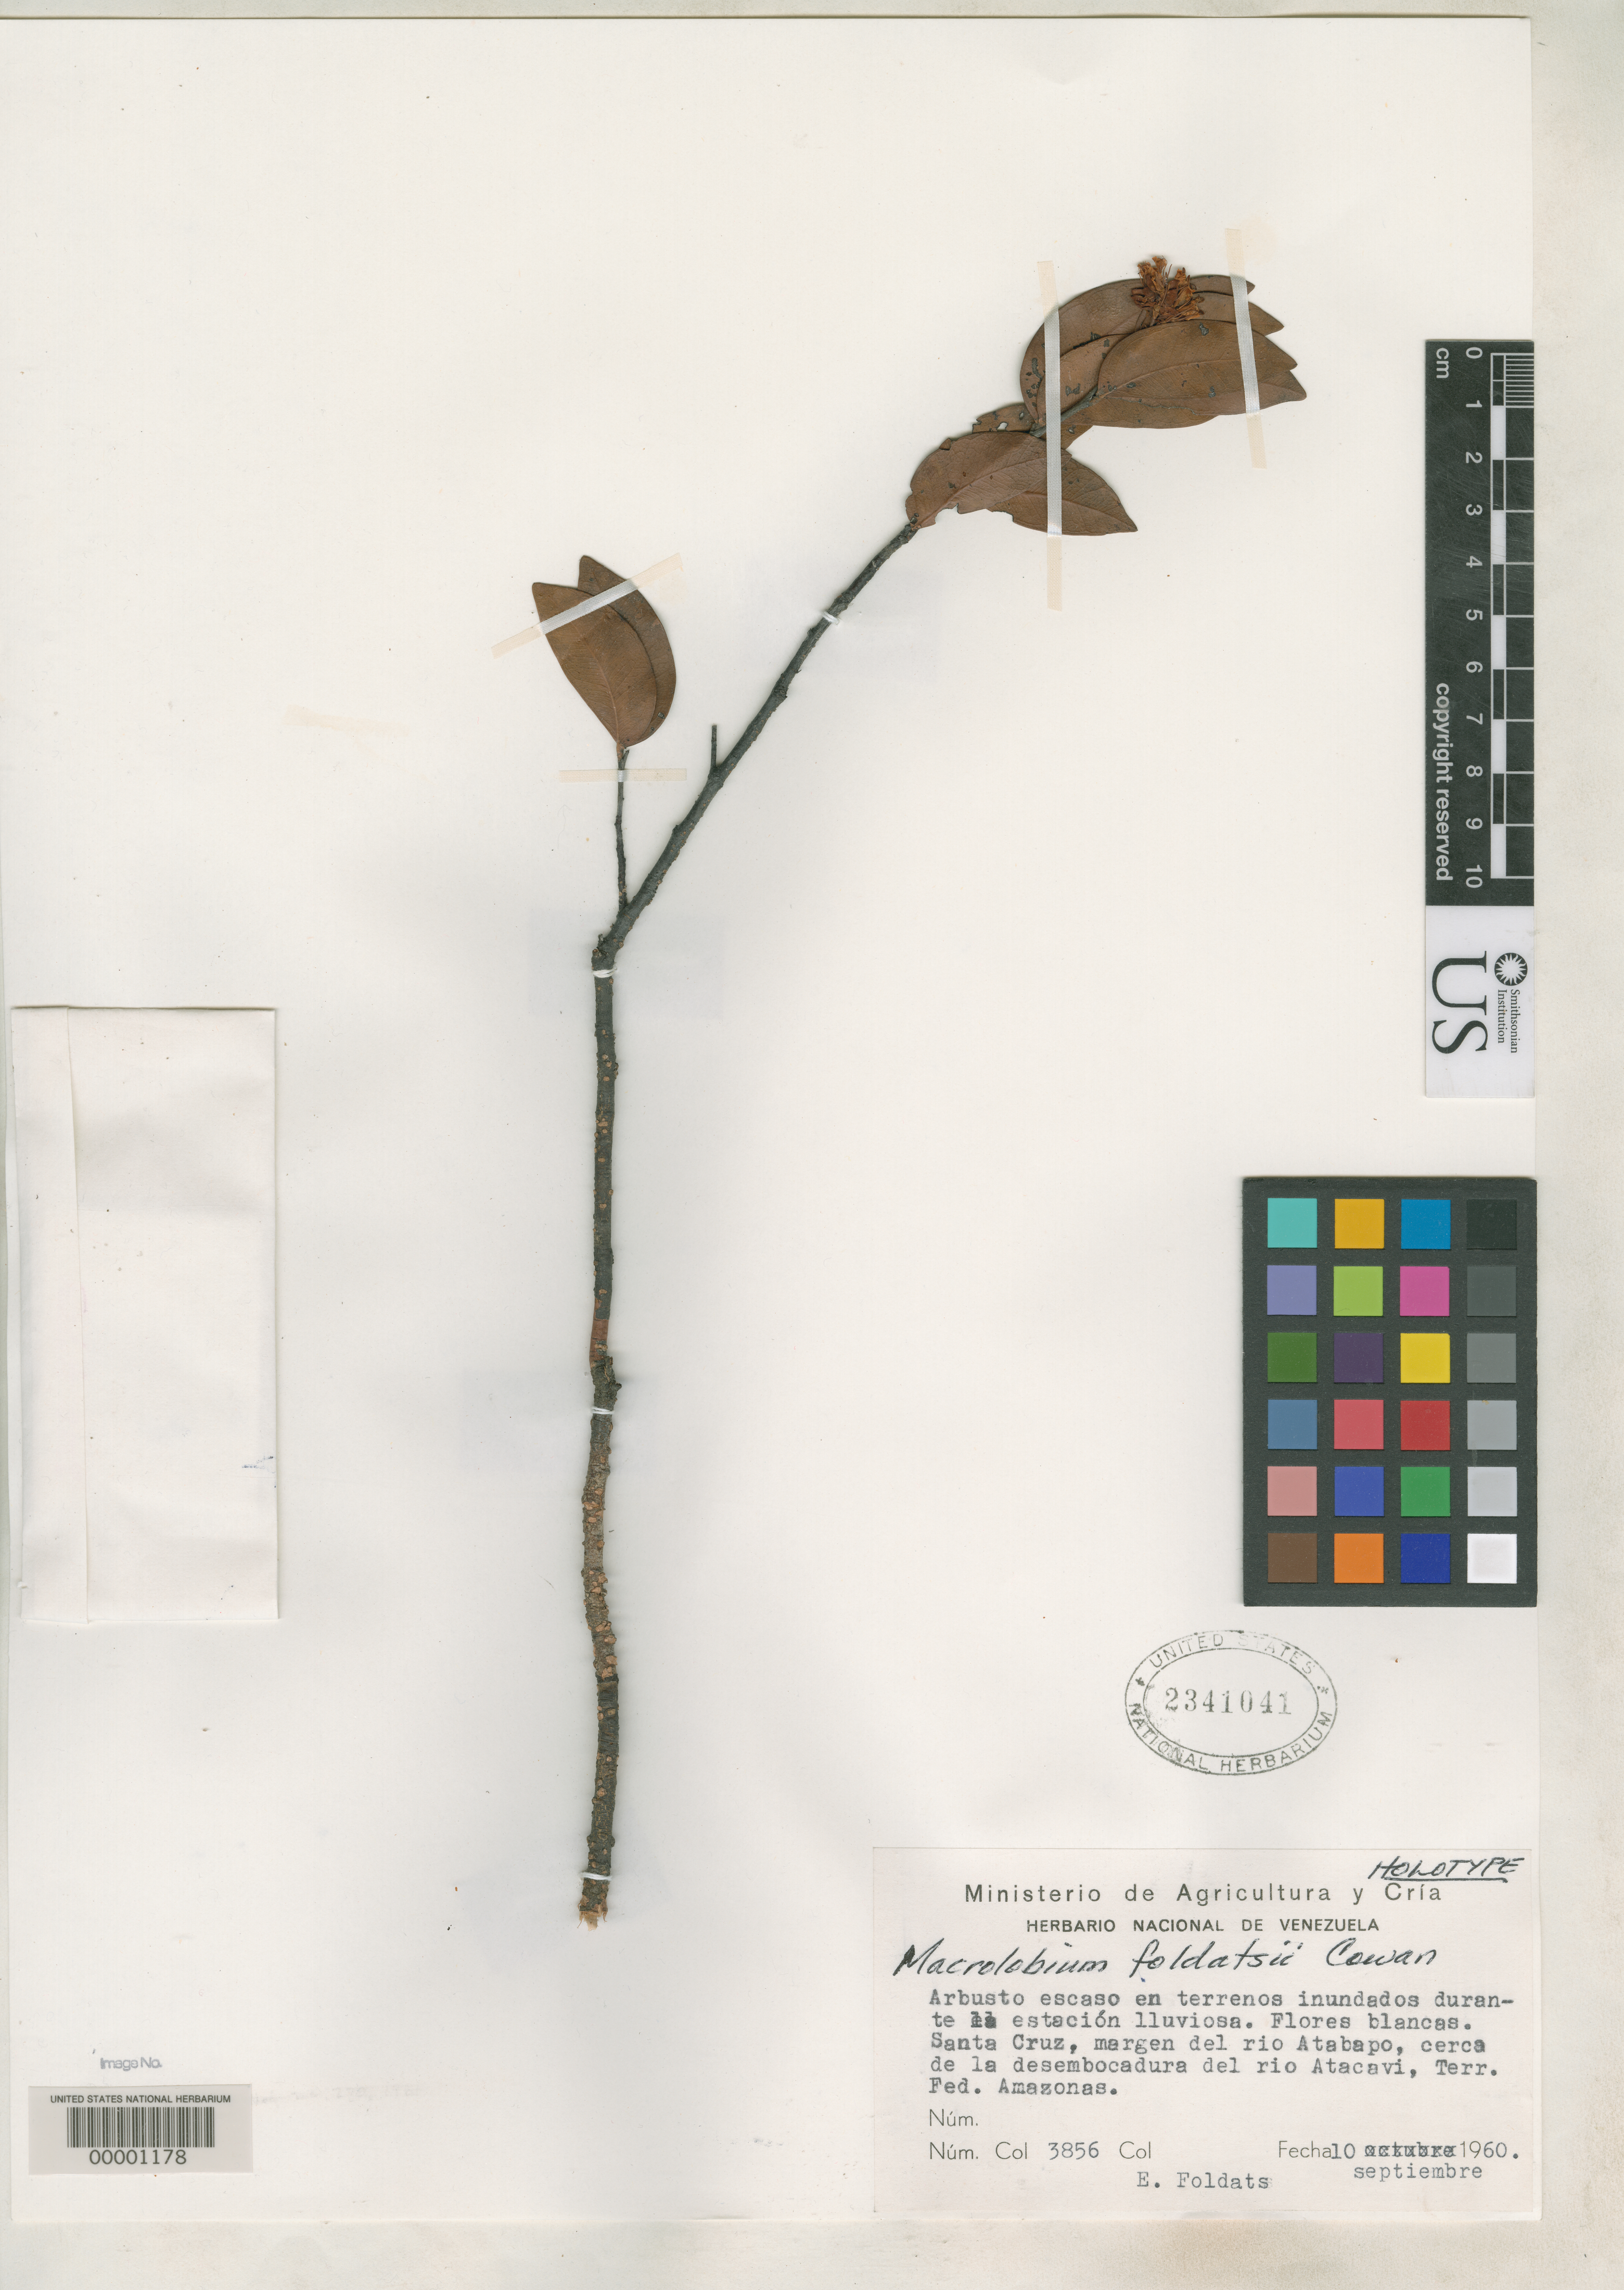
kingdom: Plantae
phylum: Tracheophyta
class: Magnoliopsida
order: Fabales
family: Fabaceae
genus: Macrolobium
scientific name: Macrolobium foldatsii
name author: R.S. Cowan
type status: Holotype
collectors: E. Foldats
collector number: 3856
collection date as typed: Sep 1960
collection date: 1960-09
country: Venezuela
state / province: Amazonas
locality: Rio Atabapo.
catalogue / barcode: US 2341041